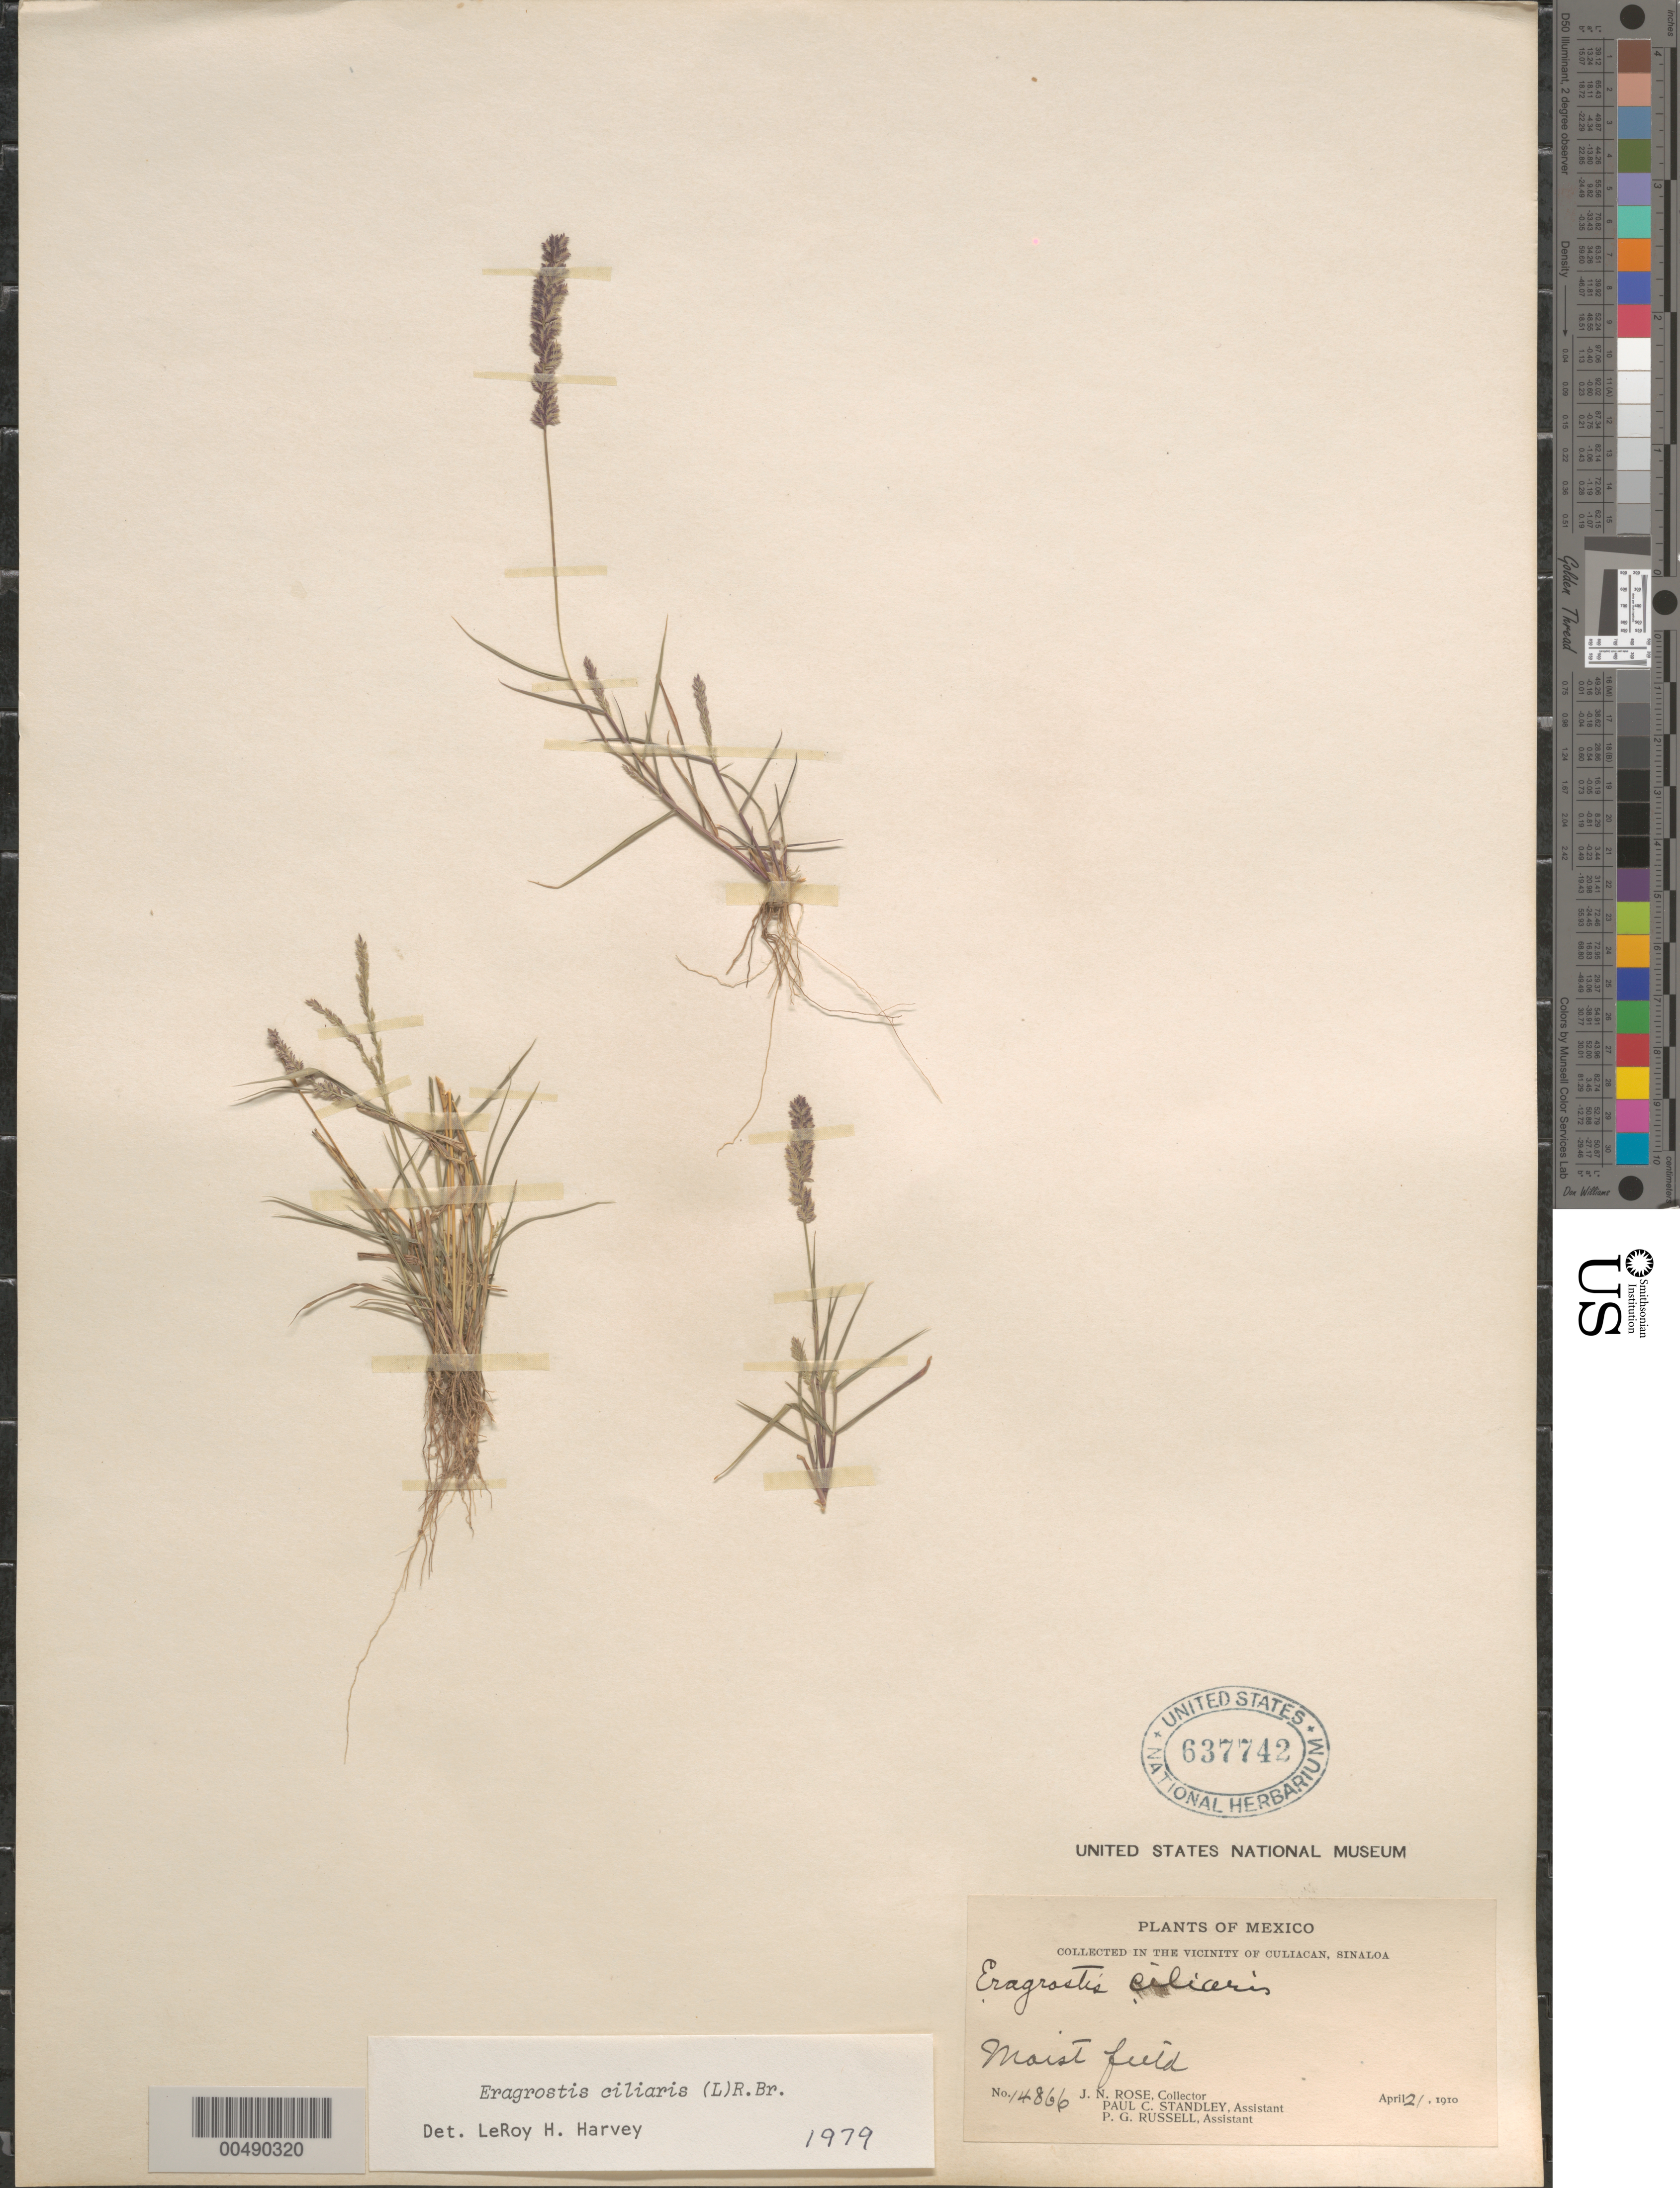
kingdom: Plantae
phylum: Tracheophyta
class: Liliopsida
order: Poales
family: Poaceae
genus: Eragrostis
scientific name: Eragrostis ciliaris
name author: (L.) R. Br.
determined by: Harvey, L. H.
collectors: J. N. Rose, P. C. Standley & P. G. Russell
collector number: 14866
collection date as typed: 21 Apr 1910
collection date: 1910-04-21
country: Mexico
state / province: Sinaloa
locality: Vicinity of Culiacan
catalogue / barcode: US 637742